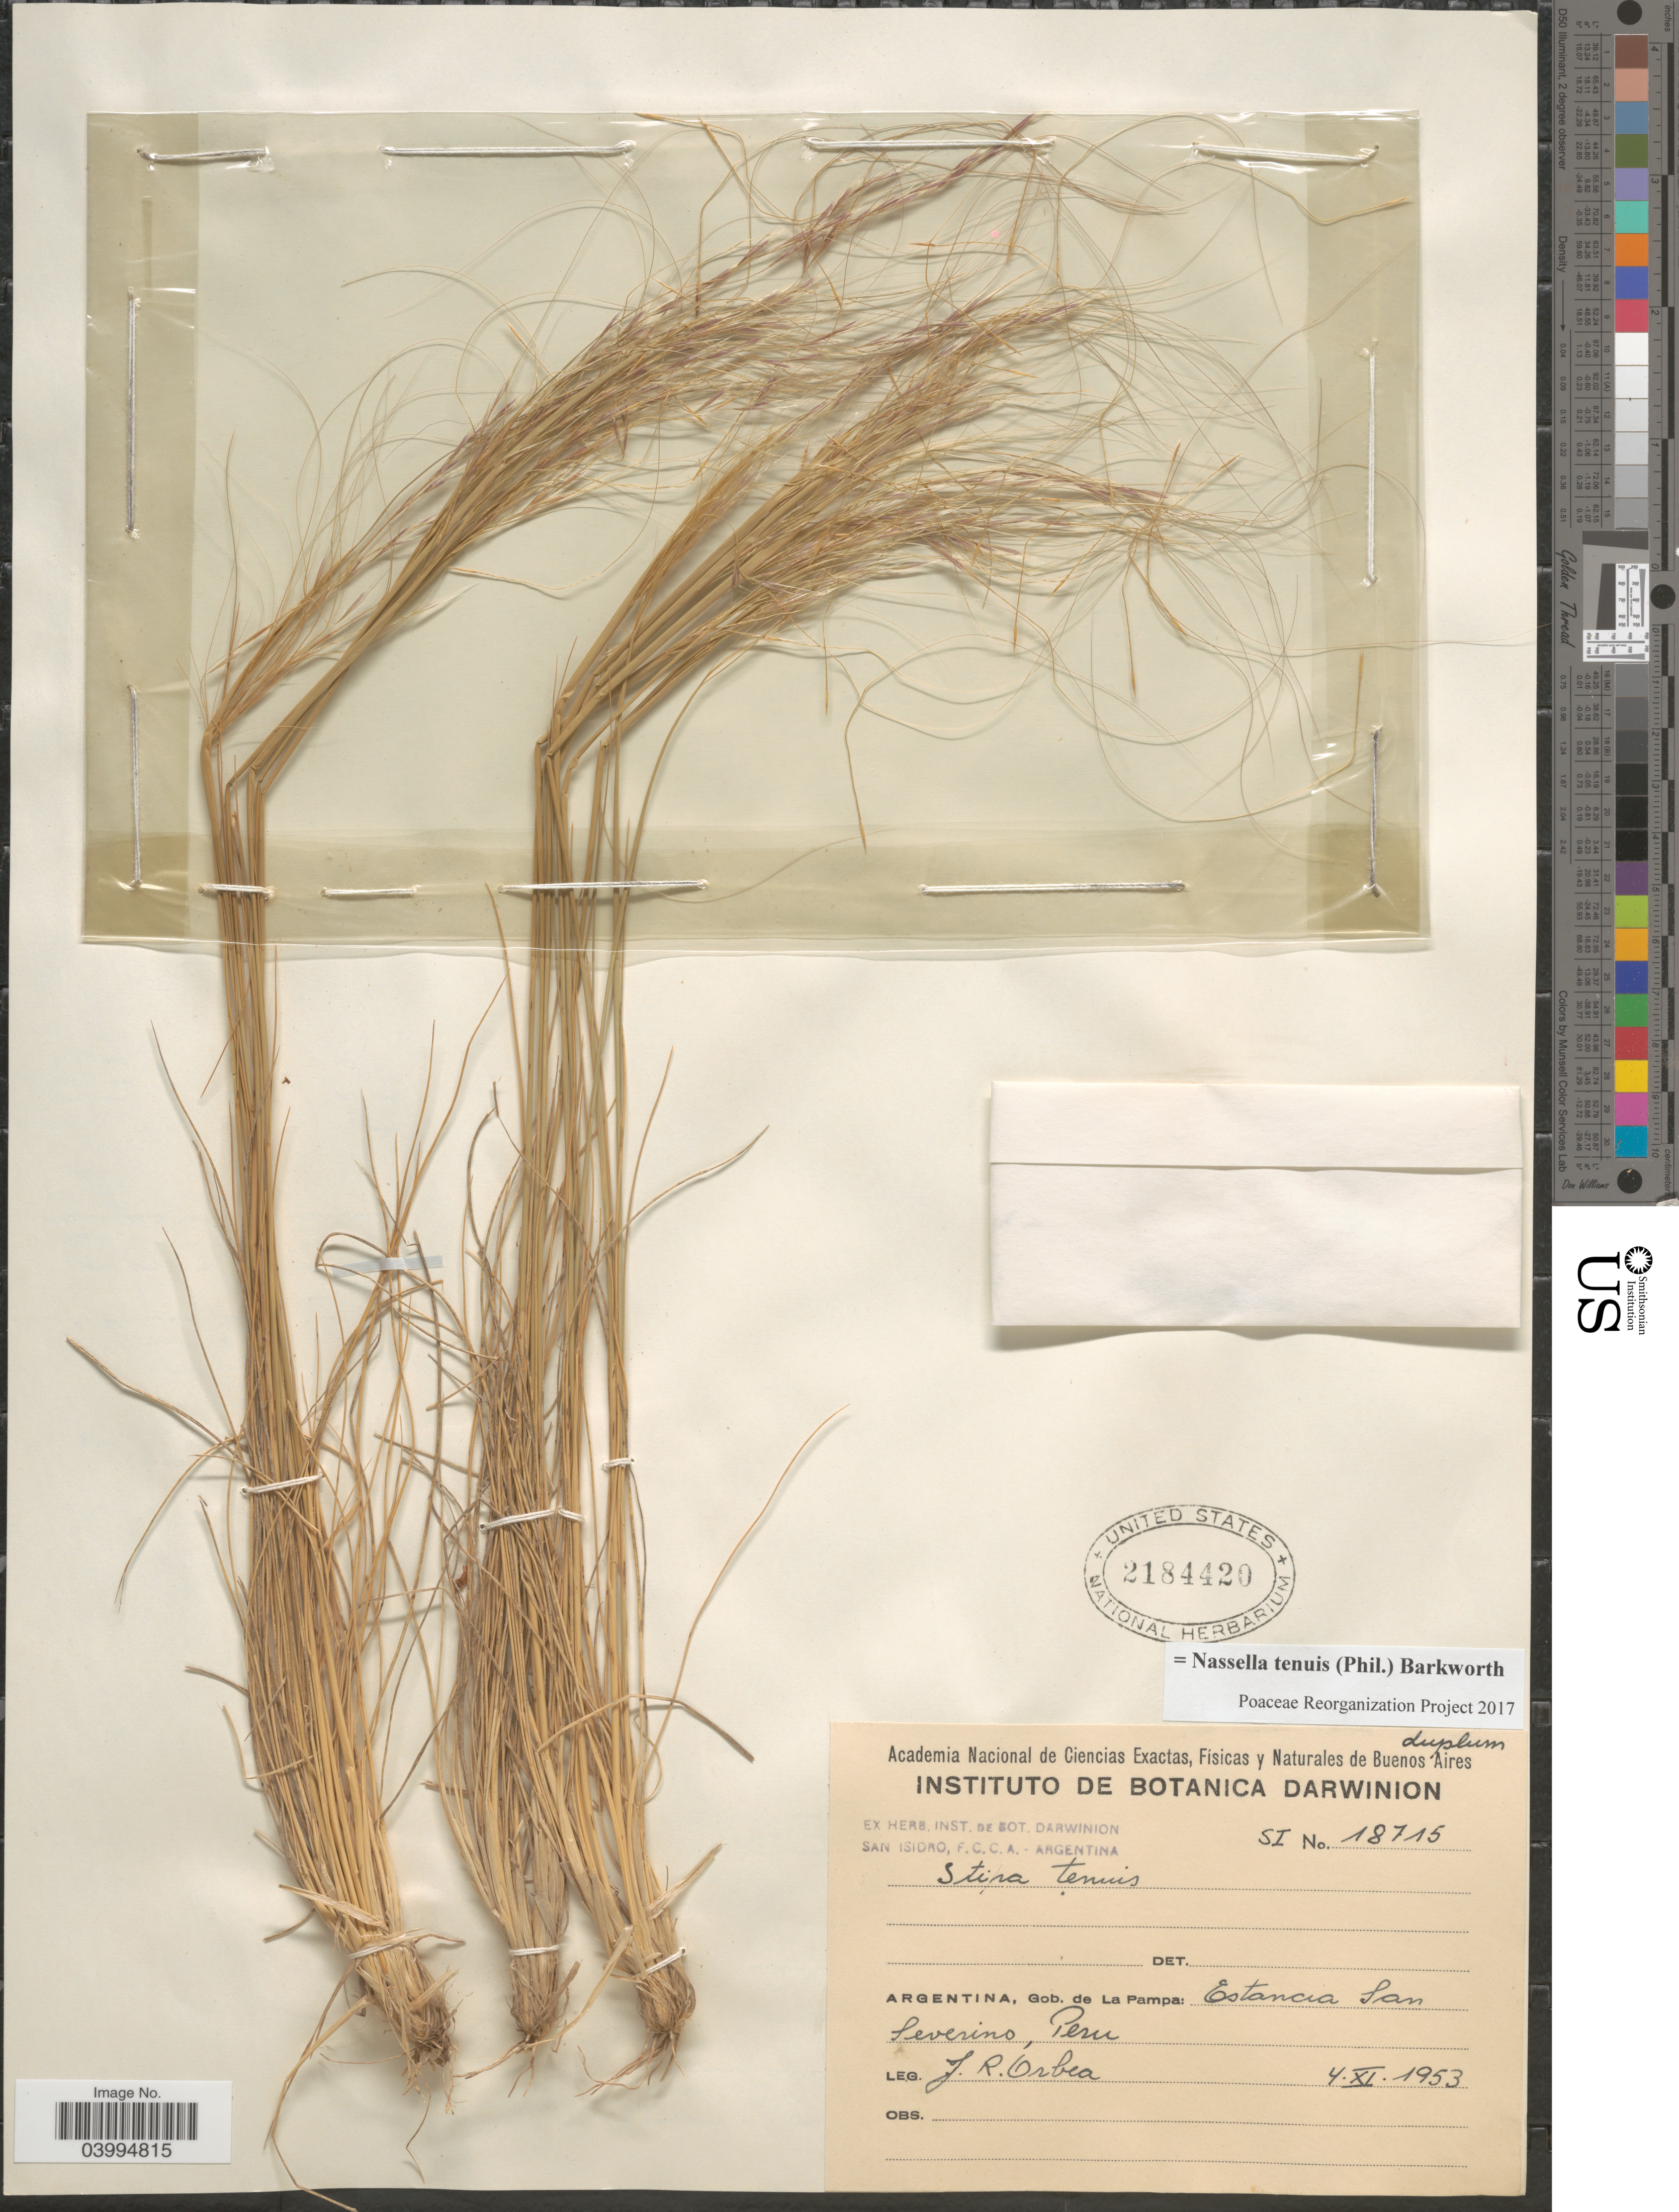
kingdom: Plantae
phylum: Tracheophyta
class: Liliopsida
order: Poales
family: Poaceae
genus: Nassella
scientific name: Nassella tenuis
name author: (Phil.) Barkworth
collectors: J. Orbea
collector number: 18715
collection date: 1953-11-04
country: Argentina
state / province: La Pampa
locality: Gob. de La Pampa: Estancia San Severino.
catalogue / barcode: US 2184420